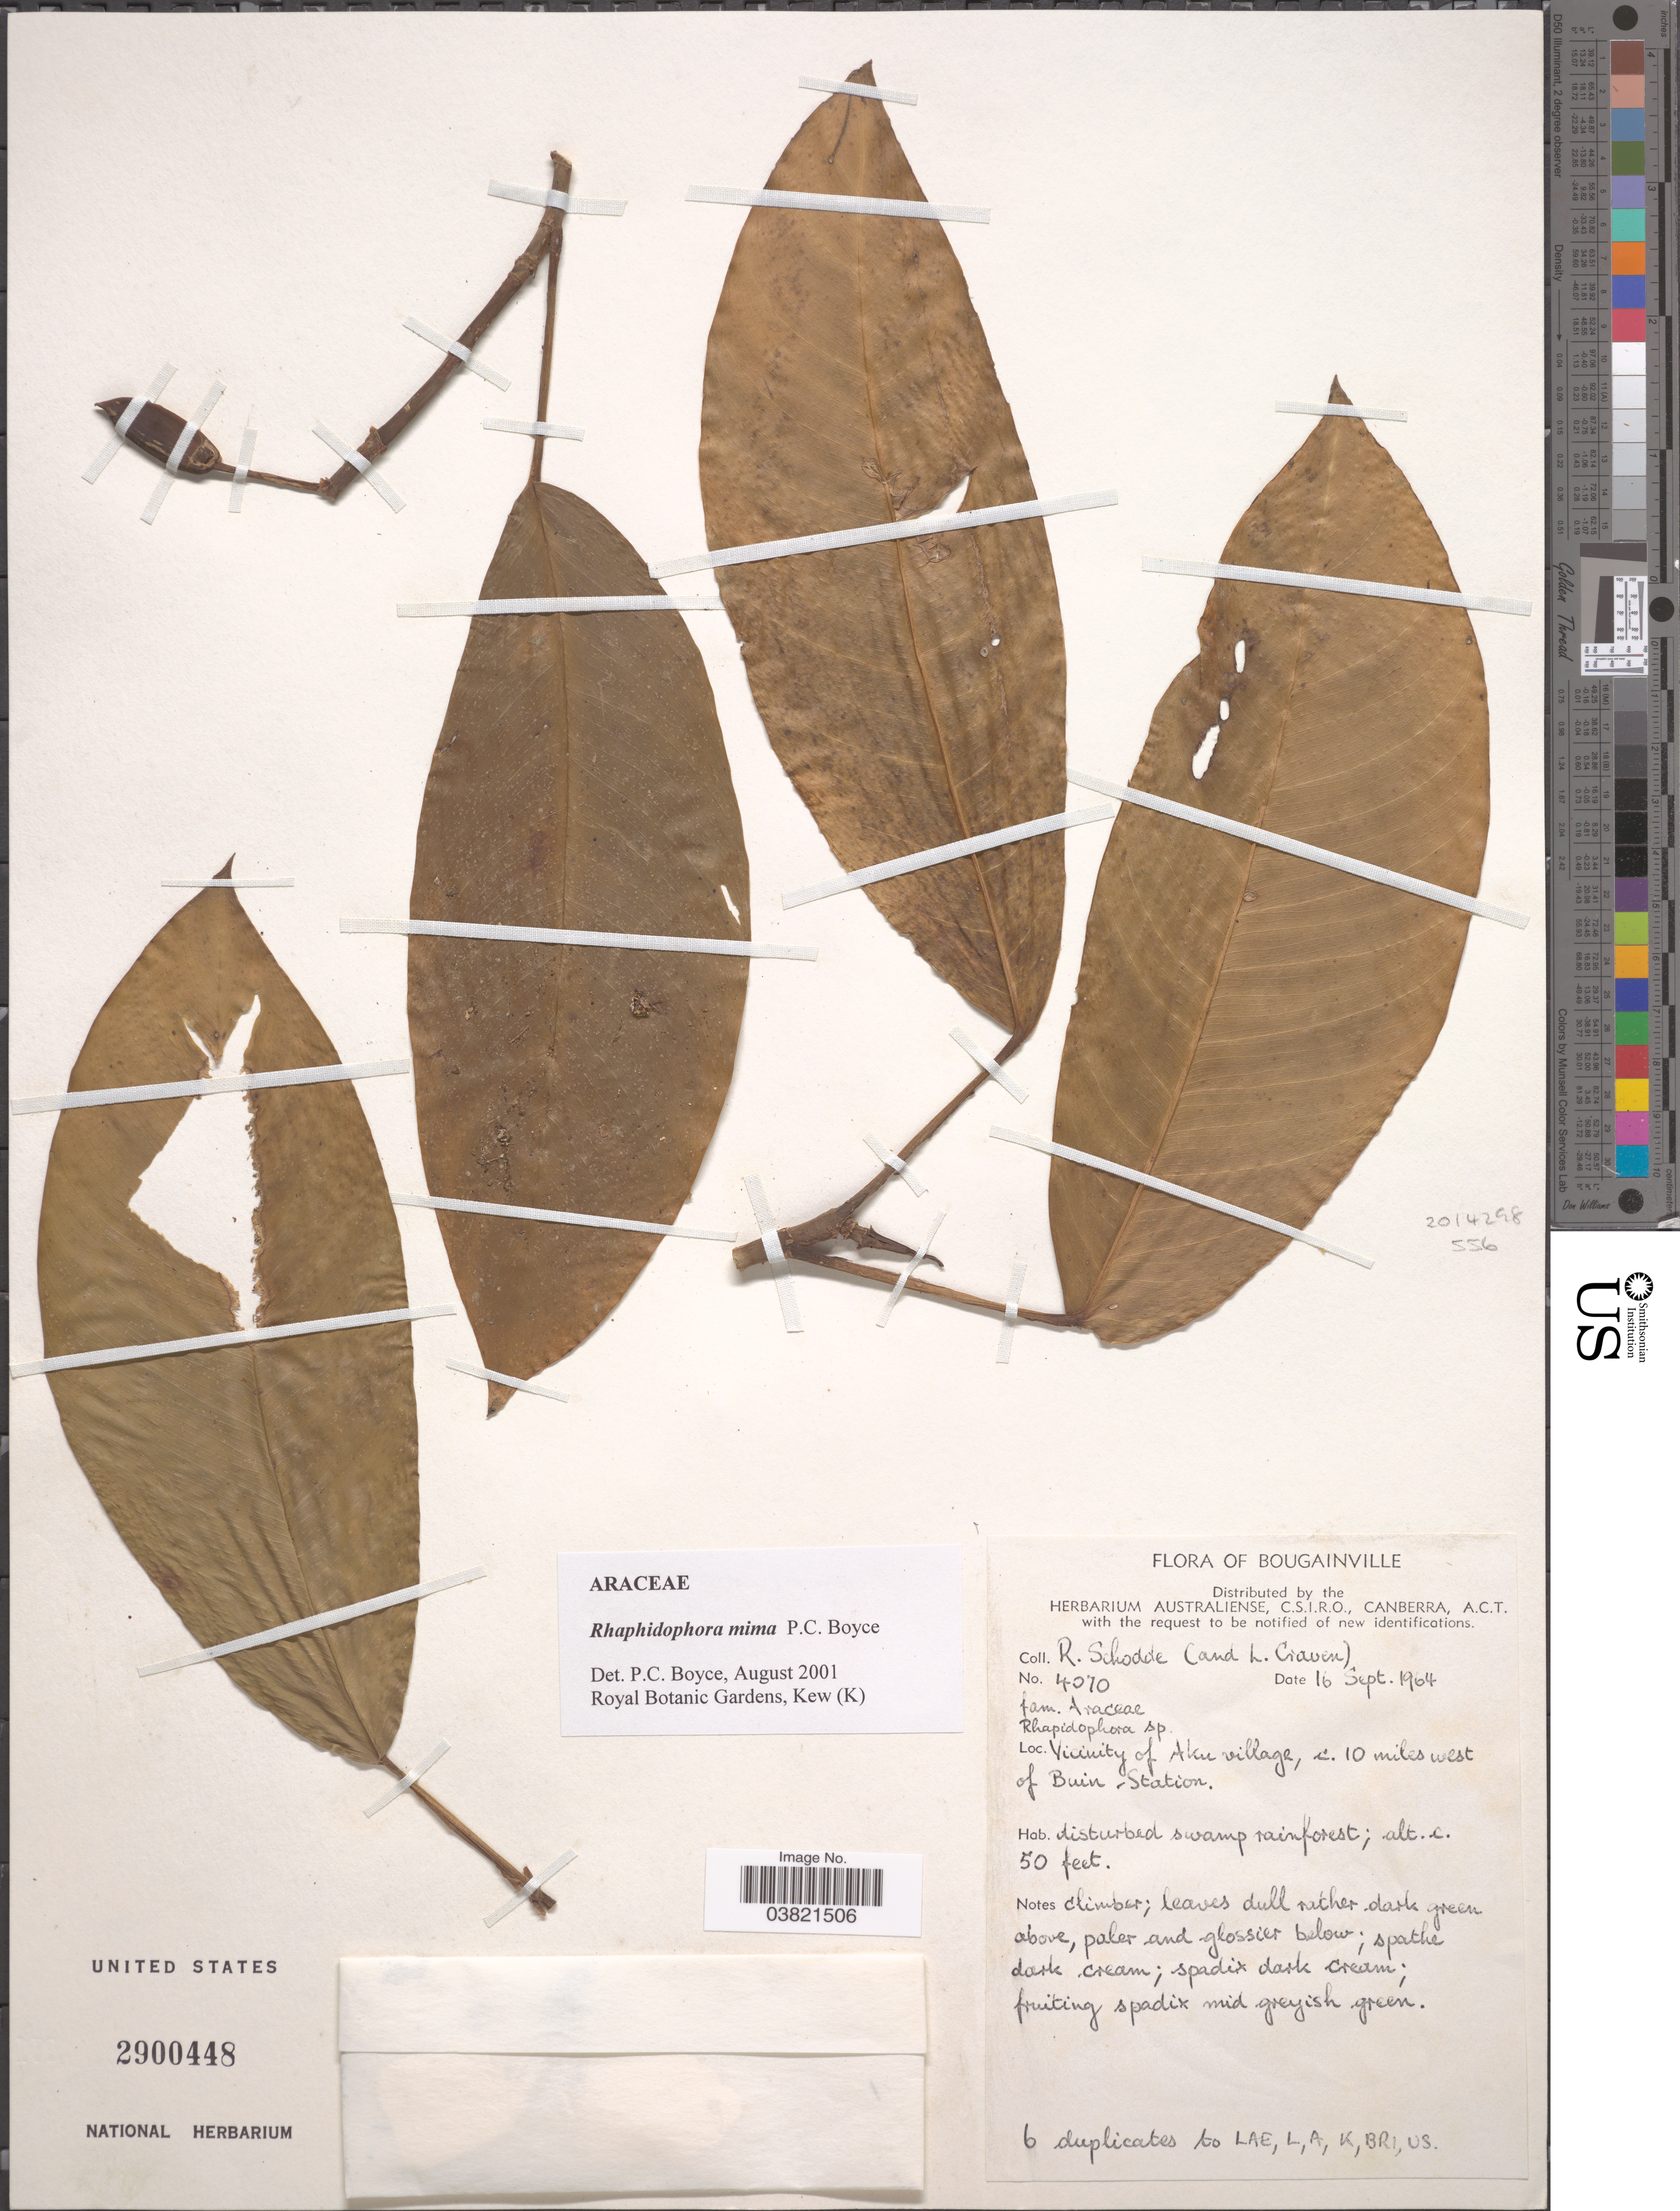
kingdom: Plantae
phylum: Tracheophyta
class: Liliopsida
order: Alismatales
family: Araceae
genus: Rhaphidophora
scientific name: Rhaphidophora mima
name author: P.C. Boyce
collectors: R. Schodde & L. A. Craven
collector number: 4070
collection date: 1964-09-16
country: Papua New Guinea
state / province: Bougainville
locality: Vicinity of Aku village, c. 10 miles west of Buin Station.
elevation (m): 15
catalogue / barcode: US 2900448